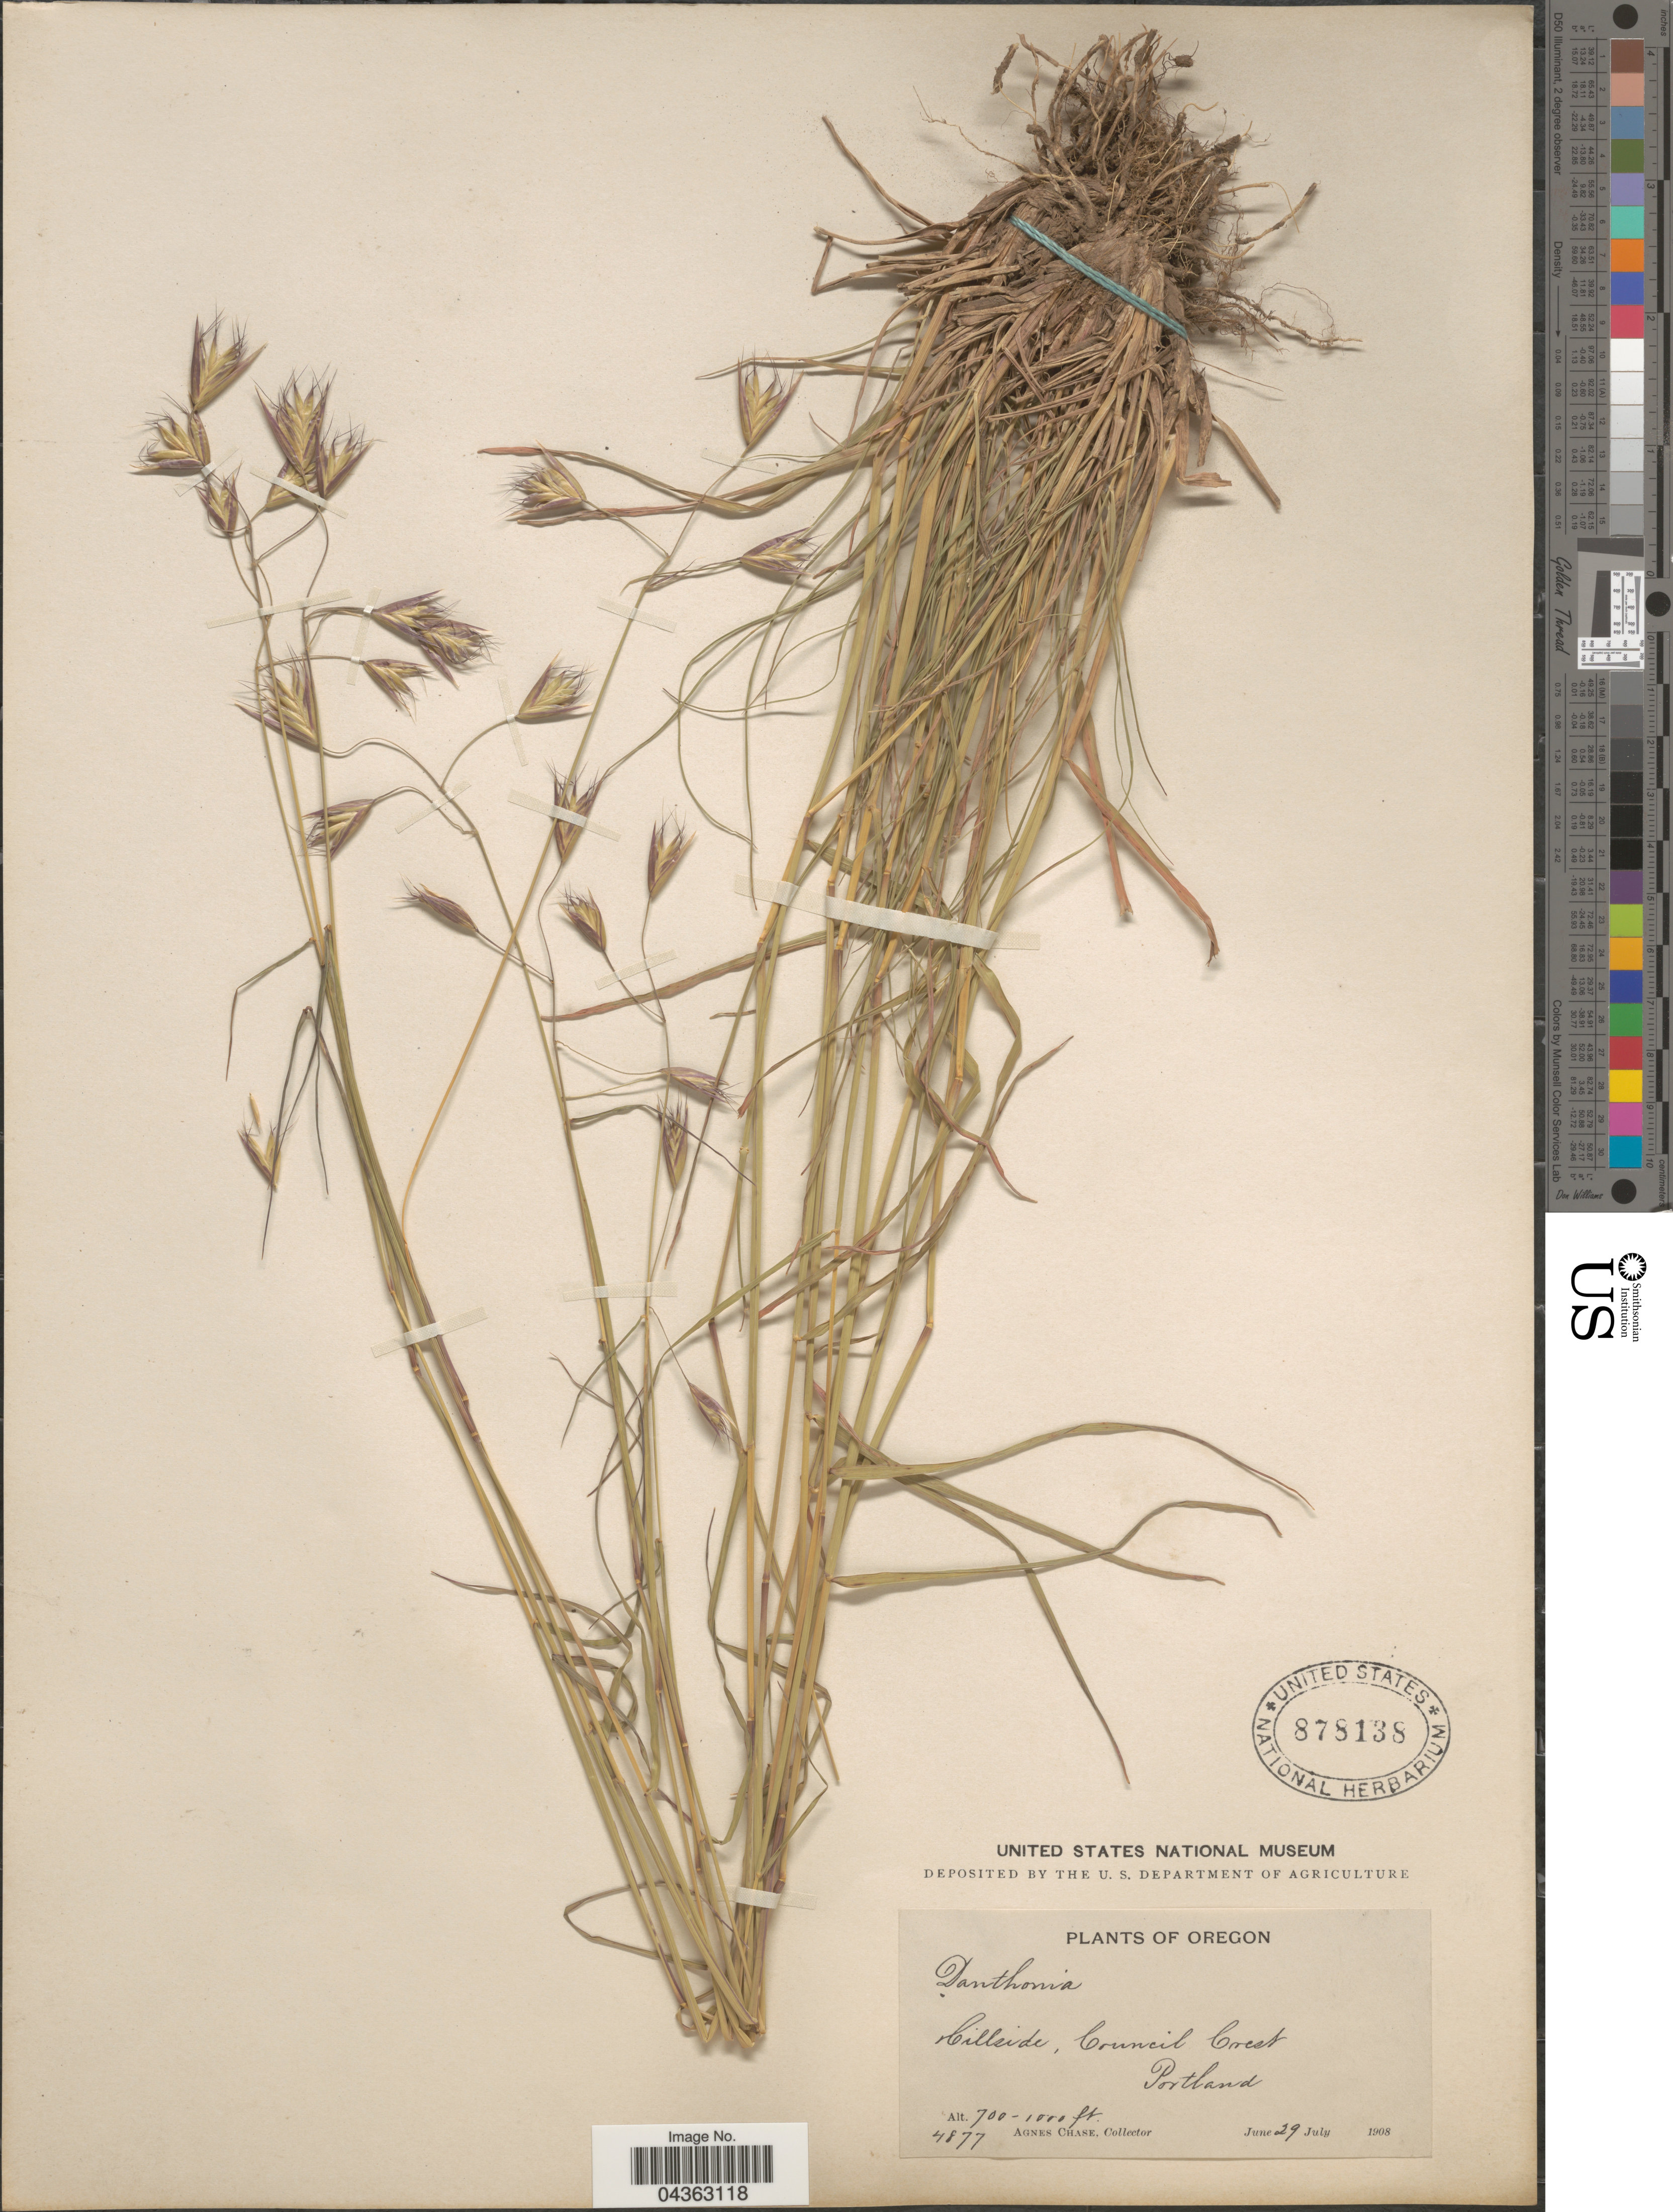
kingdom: Plantae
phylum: Tracheophyta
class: Liliopsida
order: Poales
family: Poaceae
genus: Danthonia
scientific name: Danthonia californica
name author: Bol.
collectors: A. Chase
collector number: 4877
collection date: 1908-06-29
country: United States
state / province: Oregon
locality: Hillside, Council Crest Portland.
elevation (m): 213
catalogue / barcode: US 878138